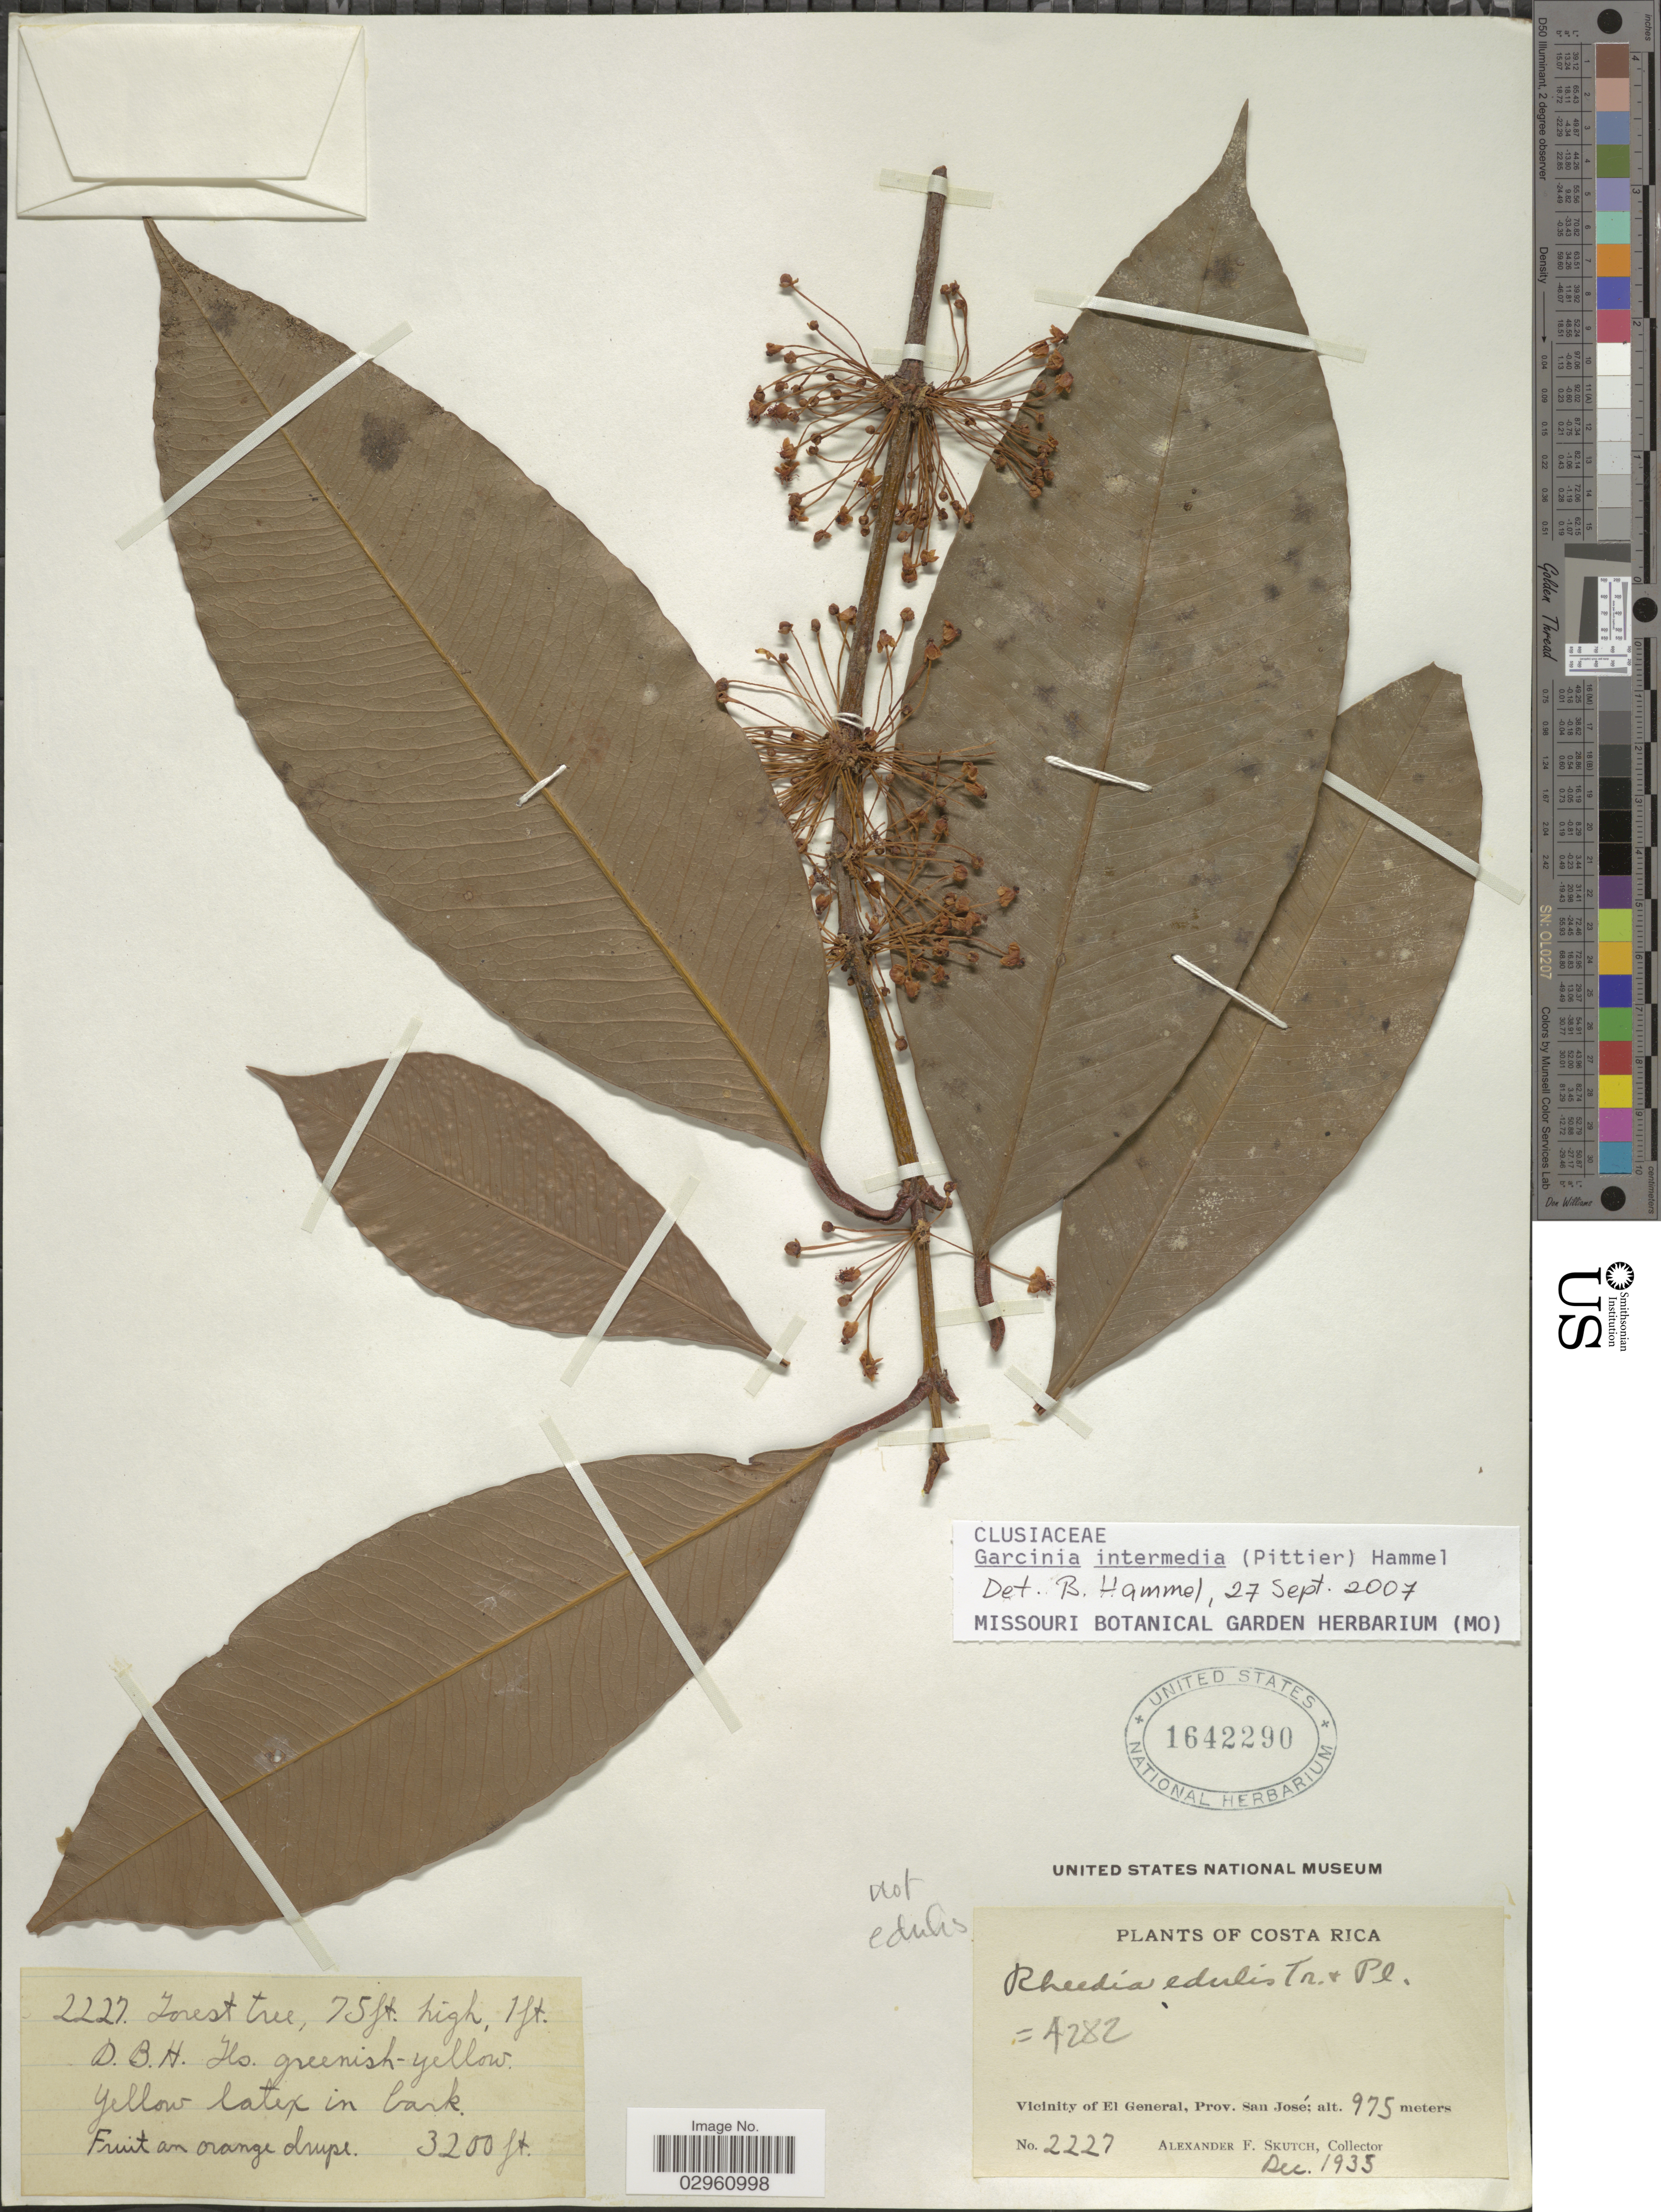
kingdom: Plantae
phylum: Tracheophyta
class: Magnoliopsida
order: Malpighiales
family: Clusiaceae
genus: Garcinia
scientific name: Garcinia intermedia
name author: (Pittier) Hammel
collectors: A. F. Skutch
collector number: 2227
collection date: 1935-12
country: Costa Rica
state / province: San José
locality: Vicinity of El General, Prov. San José.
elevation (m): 975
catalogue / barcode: US 1642290